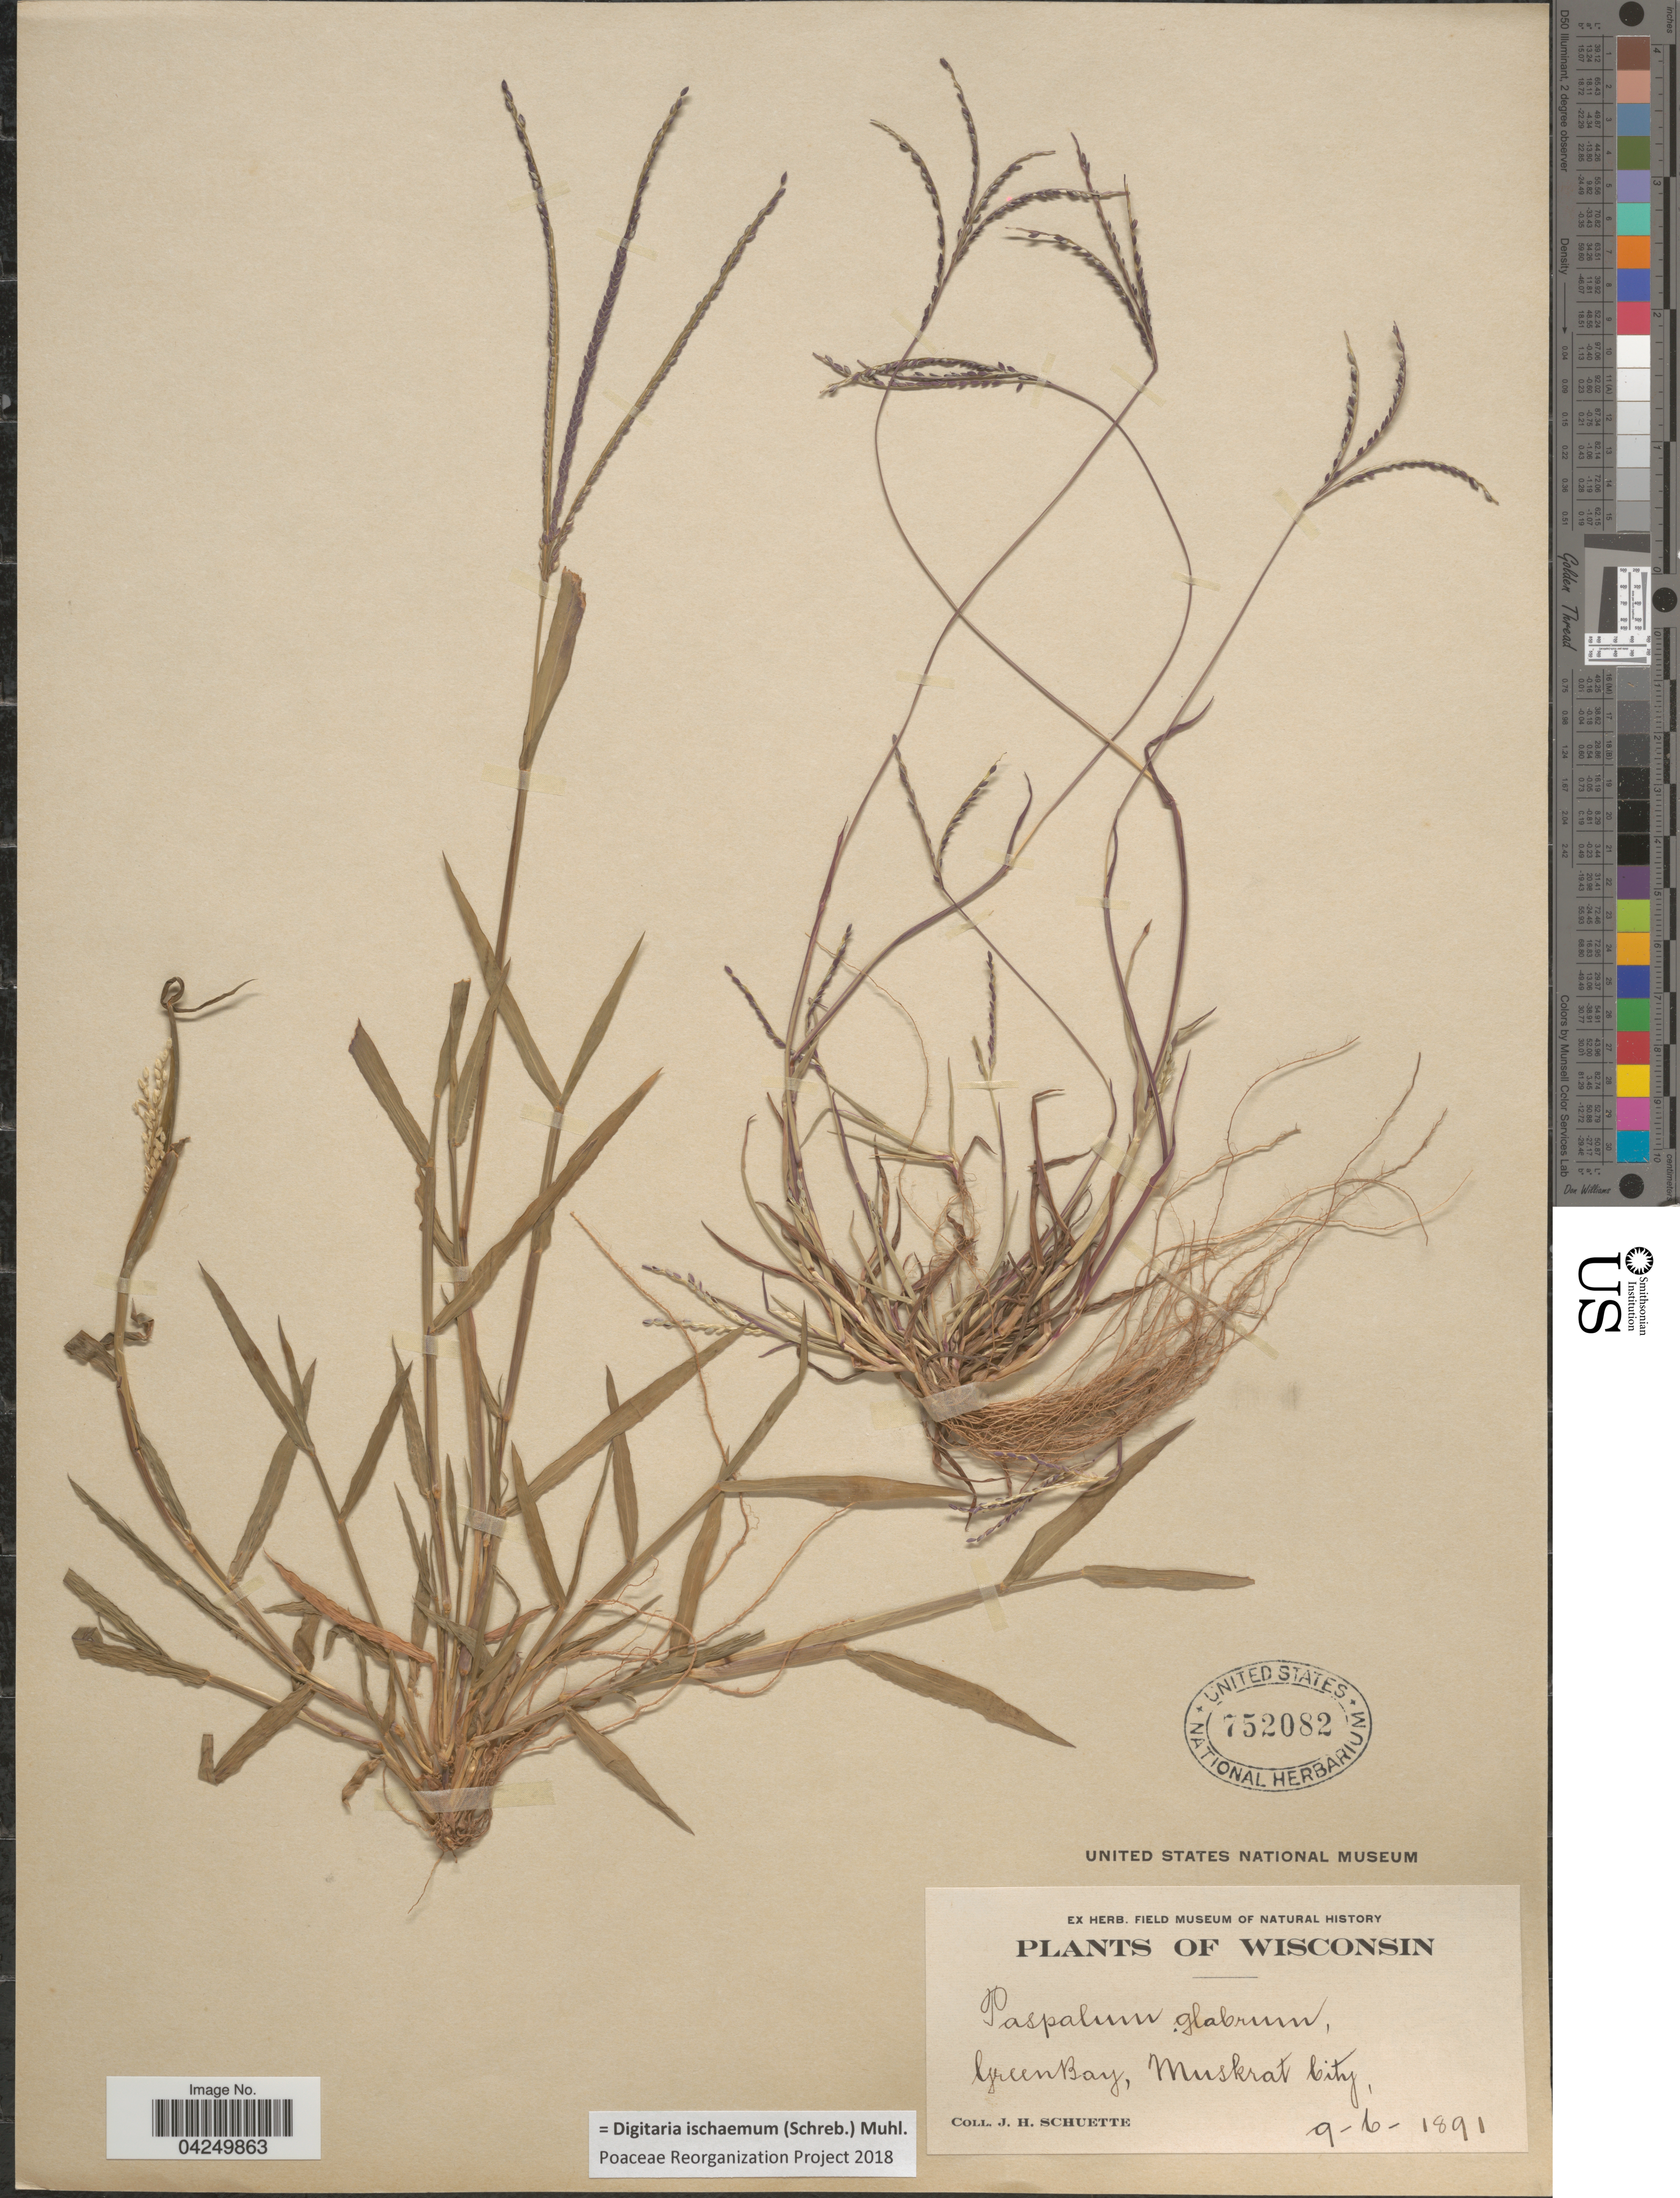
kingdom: Plantae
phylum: Tracheophyta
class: Liliopsida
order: Poales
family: Poaceae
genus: Digitaria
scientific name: Digitaria ischaemum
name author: (Schreber) Schreber ex Muhl.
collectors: J. H. Schuette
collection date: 1891-09-06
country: United States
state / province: Wisconsin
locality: Green Bay, Muskrat City.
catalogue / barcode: US 752082